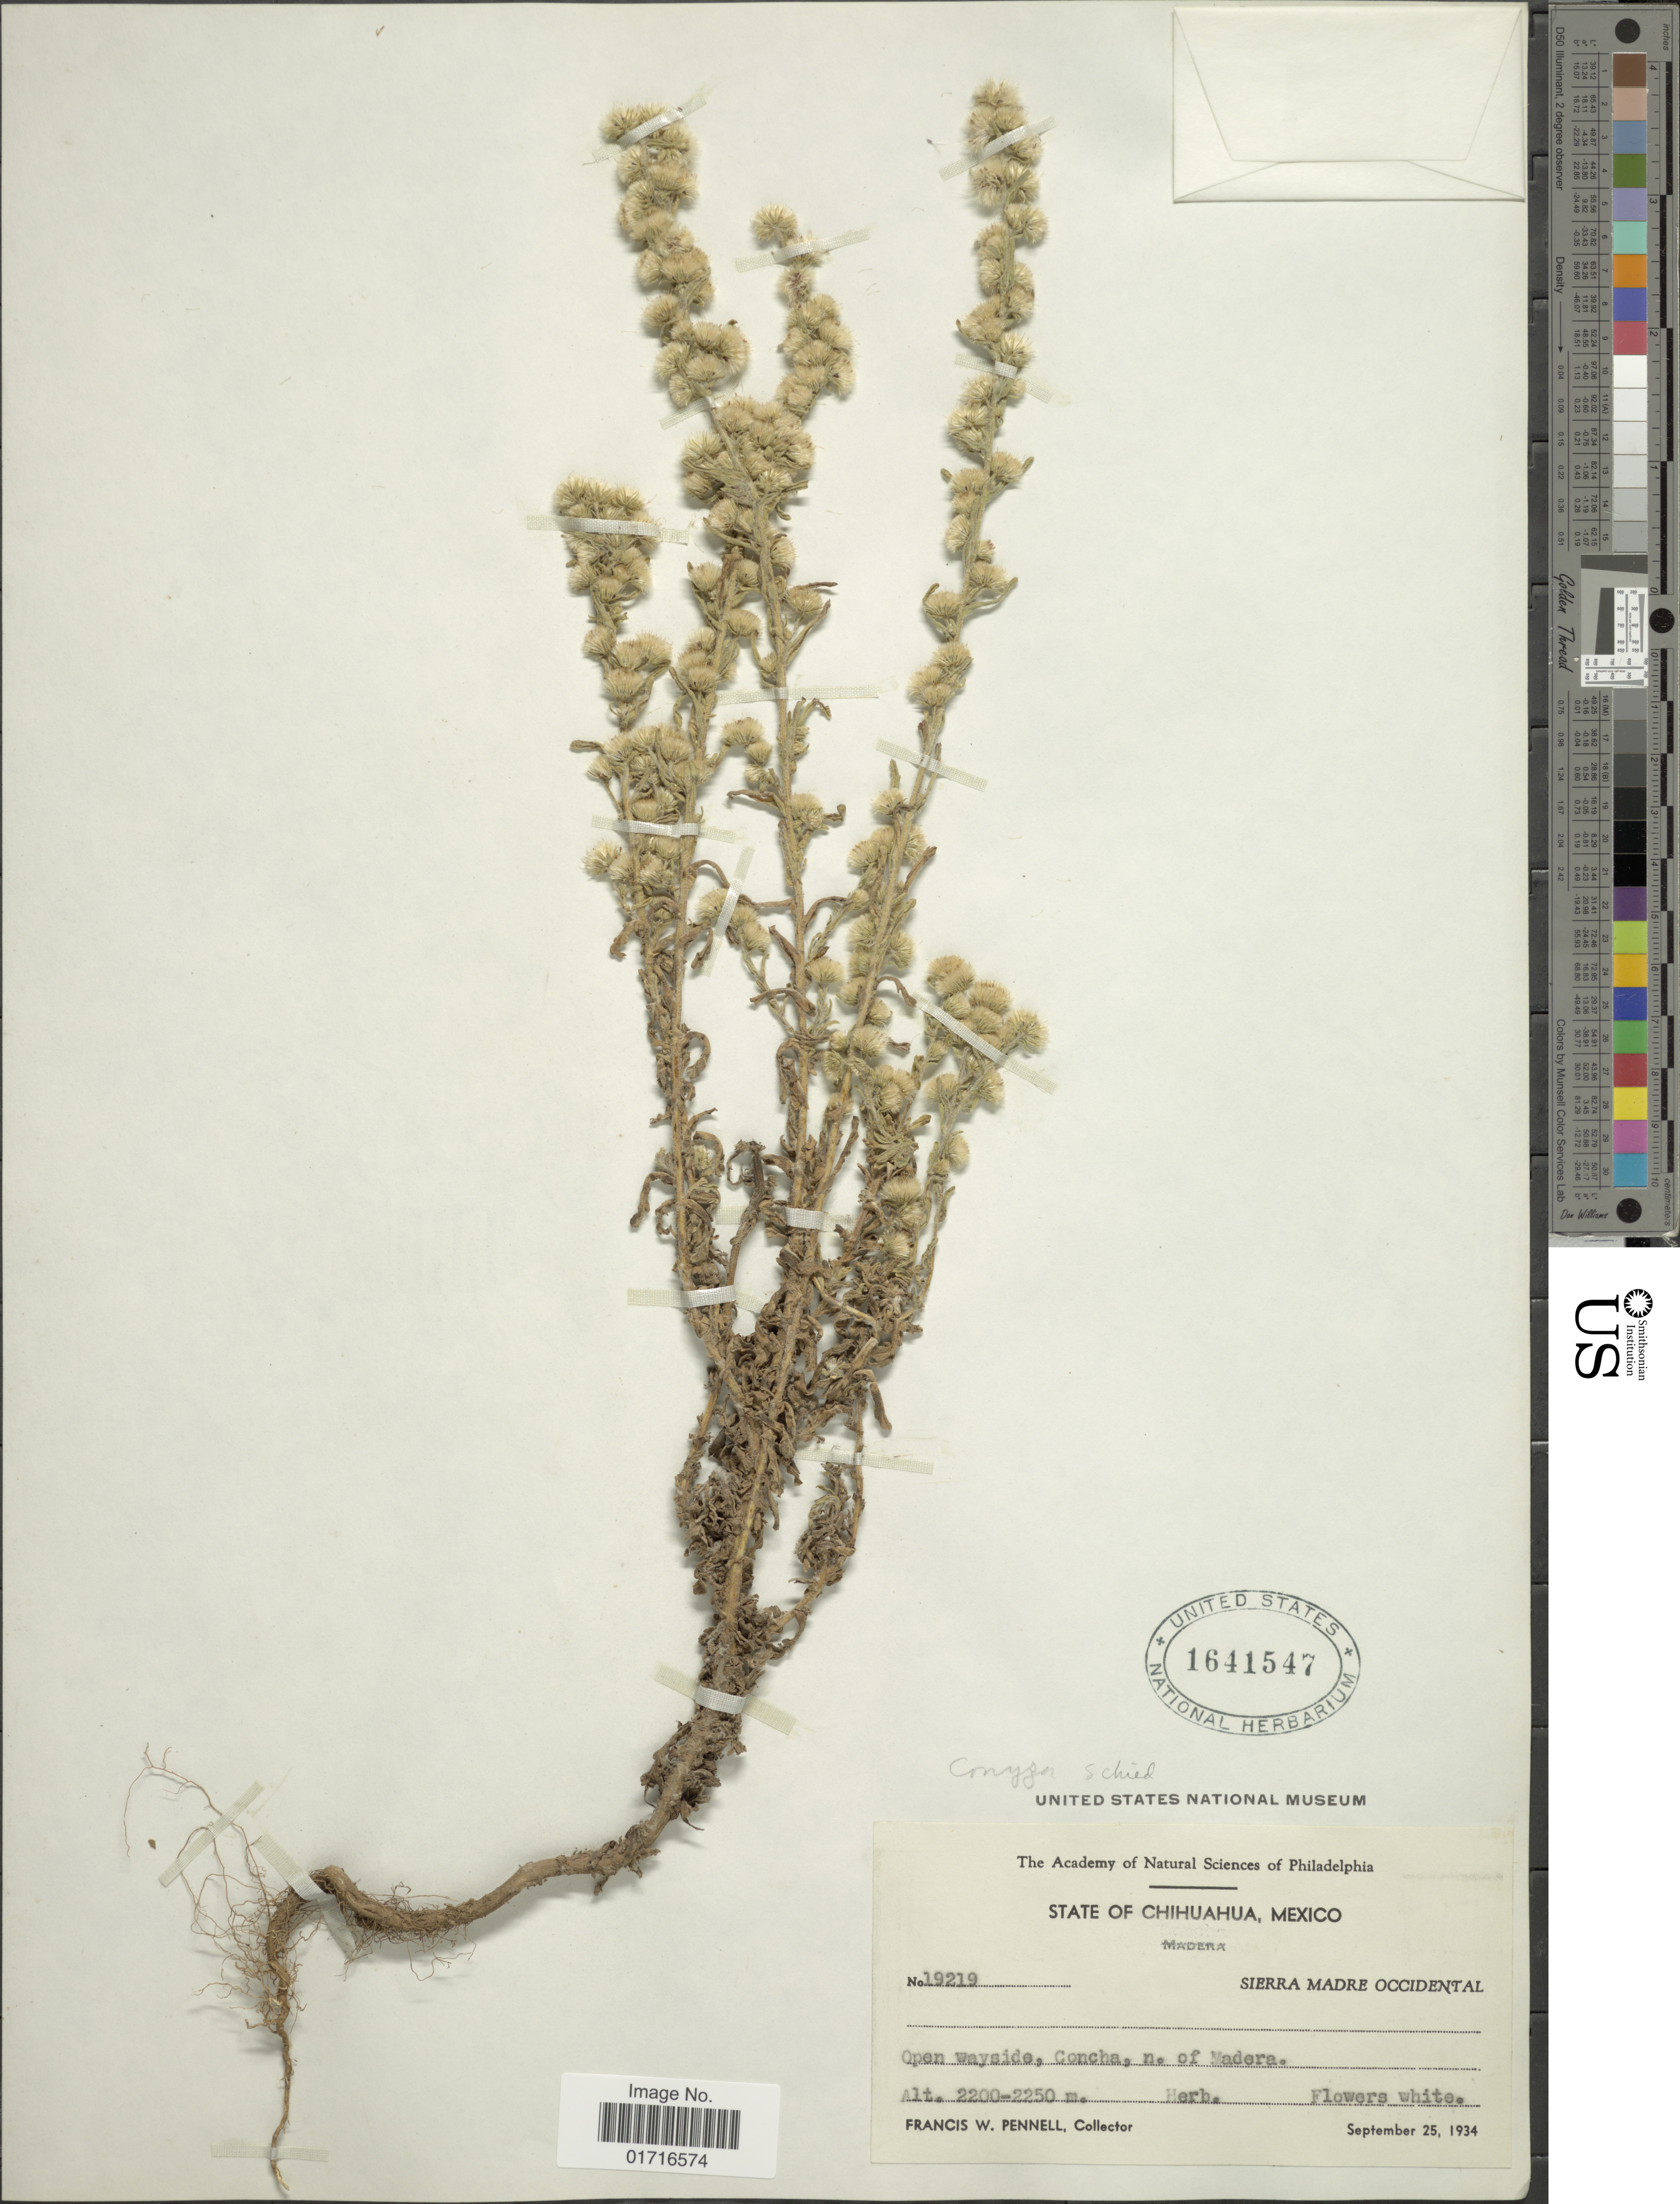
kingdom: Plantae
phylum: Tracheophyta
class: Magnoliopsida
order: Asterales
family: Asteraceae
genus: Conyza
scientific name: Conyza schiedeana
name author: (Less.) Cronq.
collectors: F. W. Pennell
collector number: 19219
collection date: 1934-09-25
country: Mexico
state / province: Chihuahua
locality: Sierra Madre Occidental, Concha, n. of Madera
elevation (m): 2200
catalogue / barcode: US 1641547